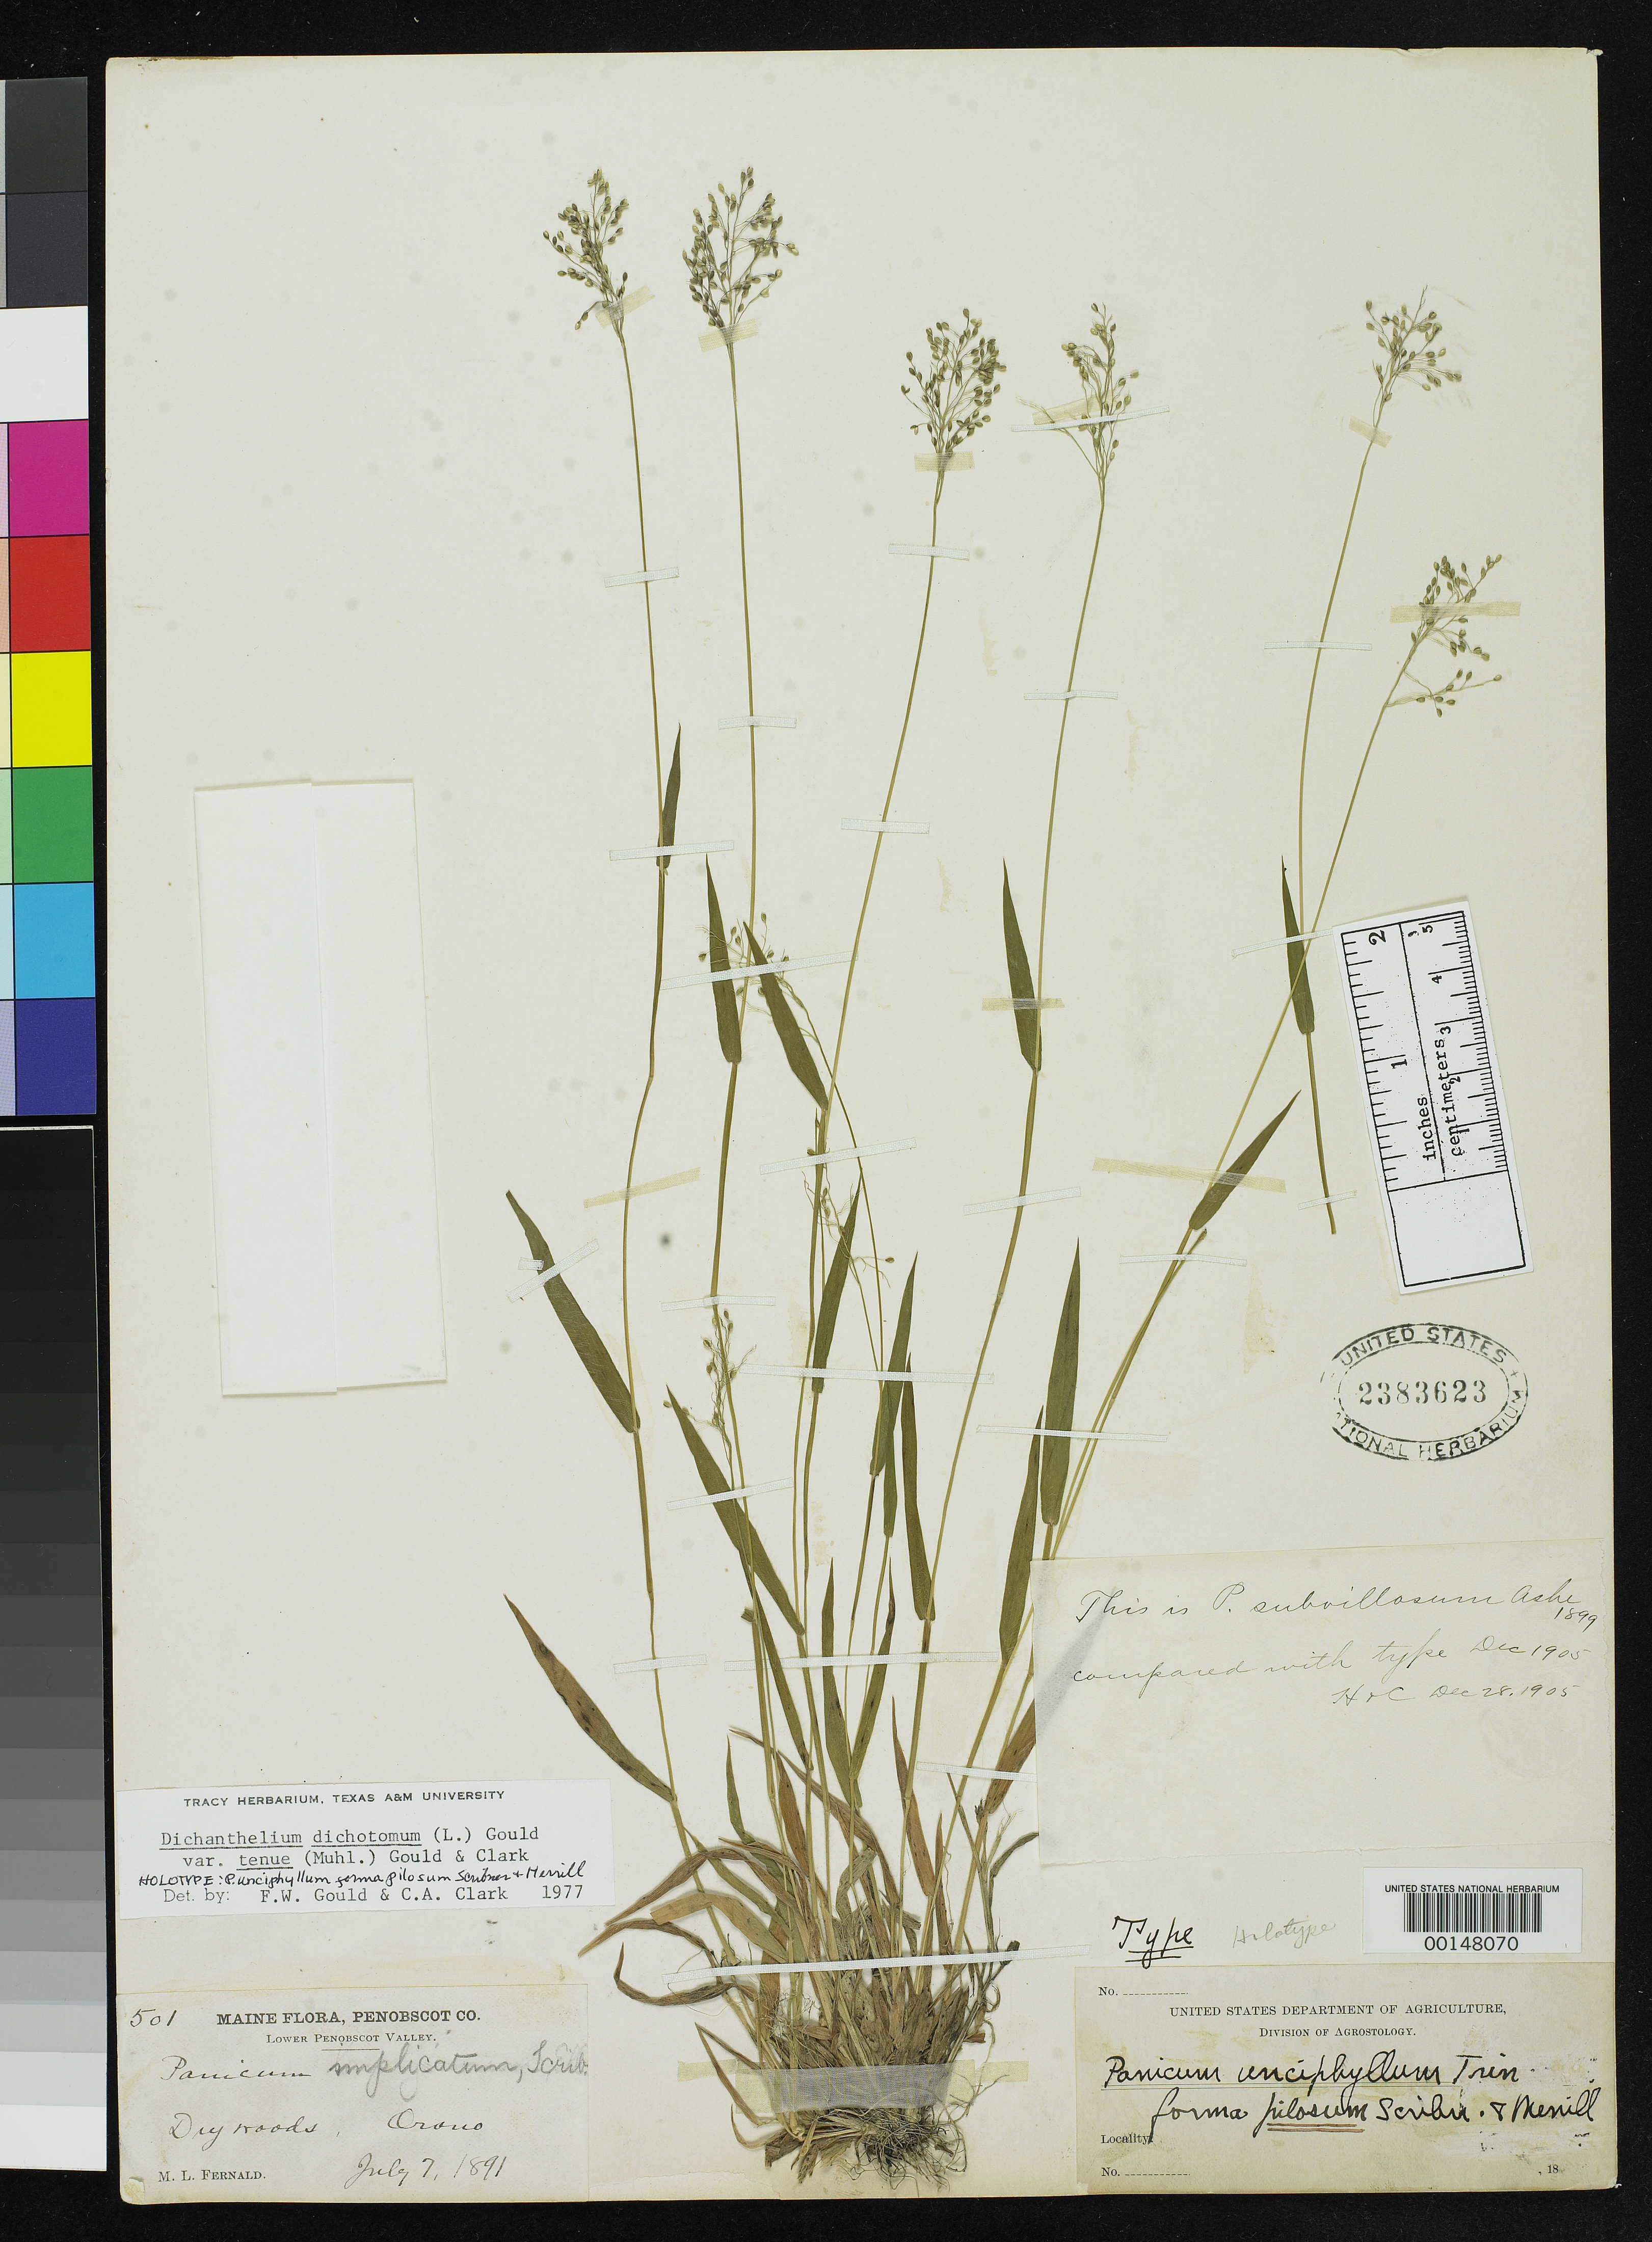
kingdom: Plantae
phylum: Tracheophyta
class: Liliopsida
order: Poales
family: Poaceae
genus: Panicum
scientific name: Panicum unciphyllum f. pilosum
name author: Scribn. & Merr.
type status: Holotype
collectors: M. L. Fernald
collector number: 501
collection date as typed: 07 Jul 1891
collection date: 1891-07-07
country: United States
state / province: Maine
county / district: Penobscot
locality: Orono.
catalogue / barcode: US 2383623